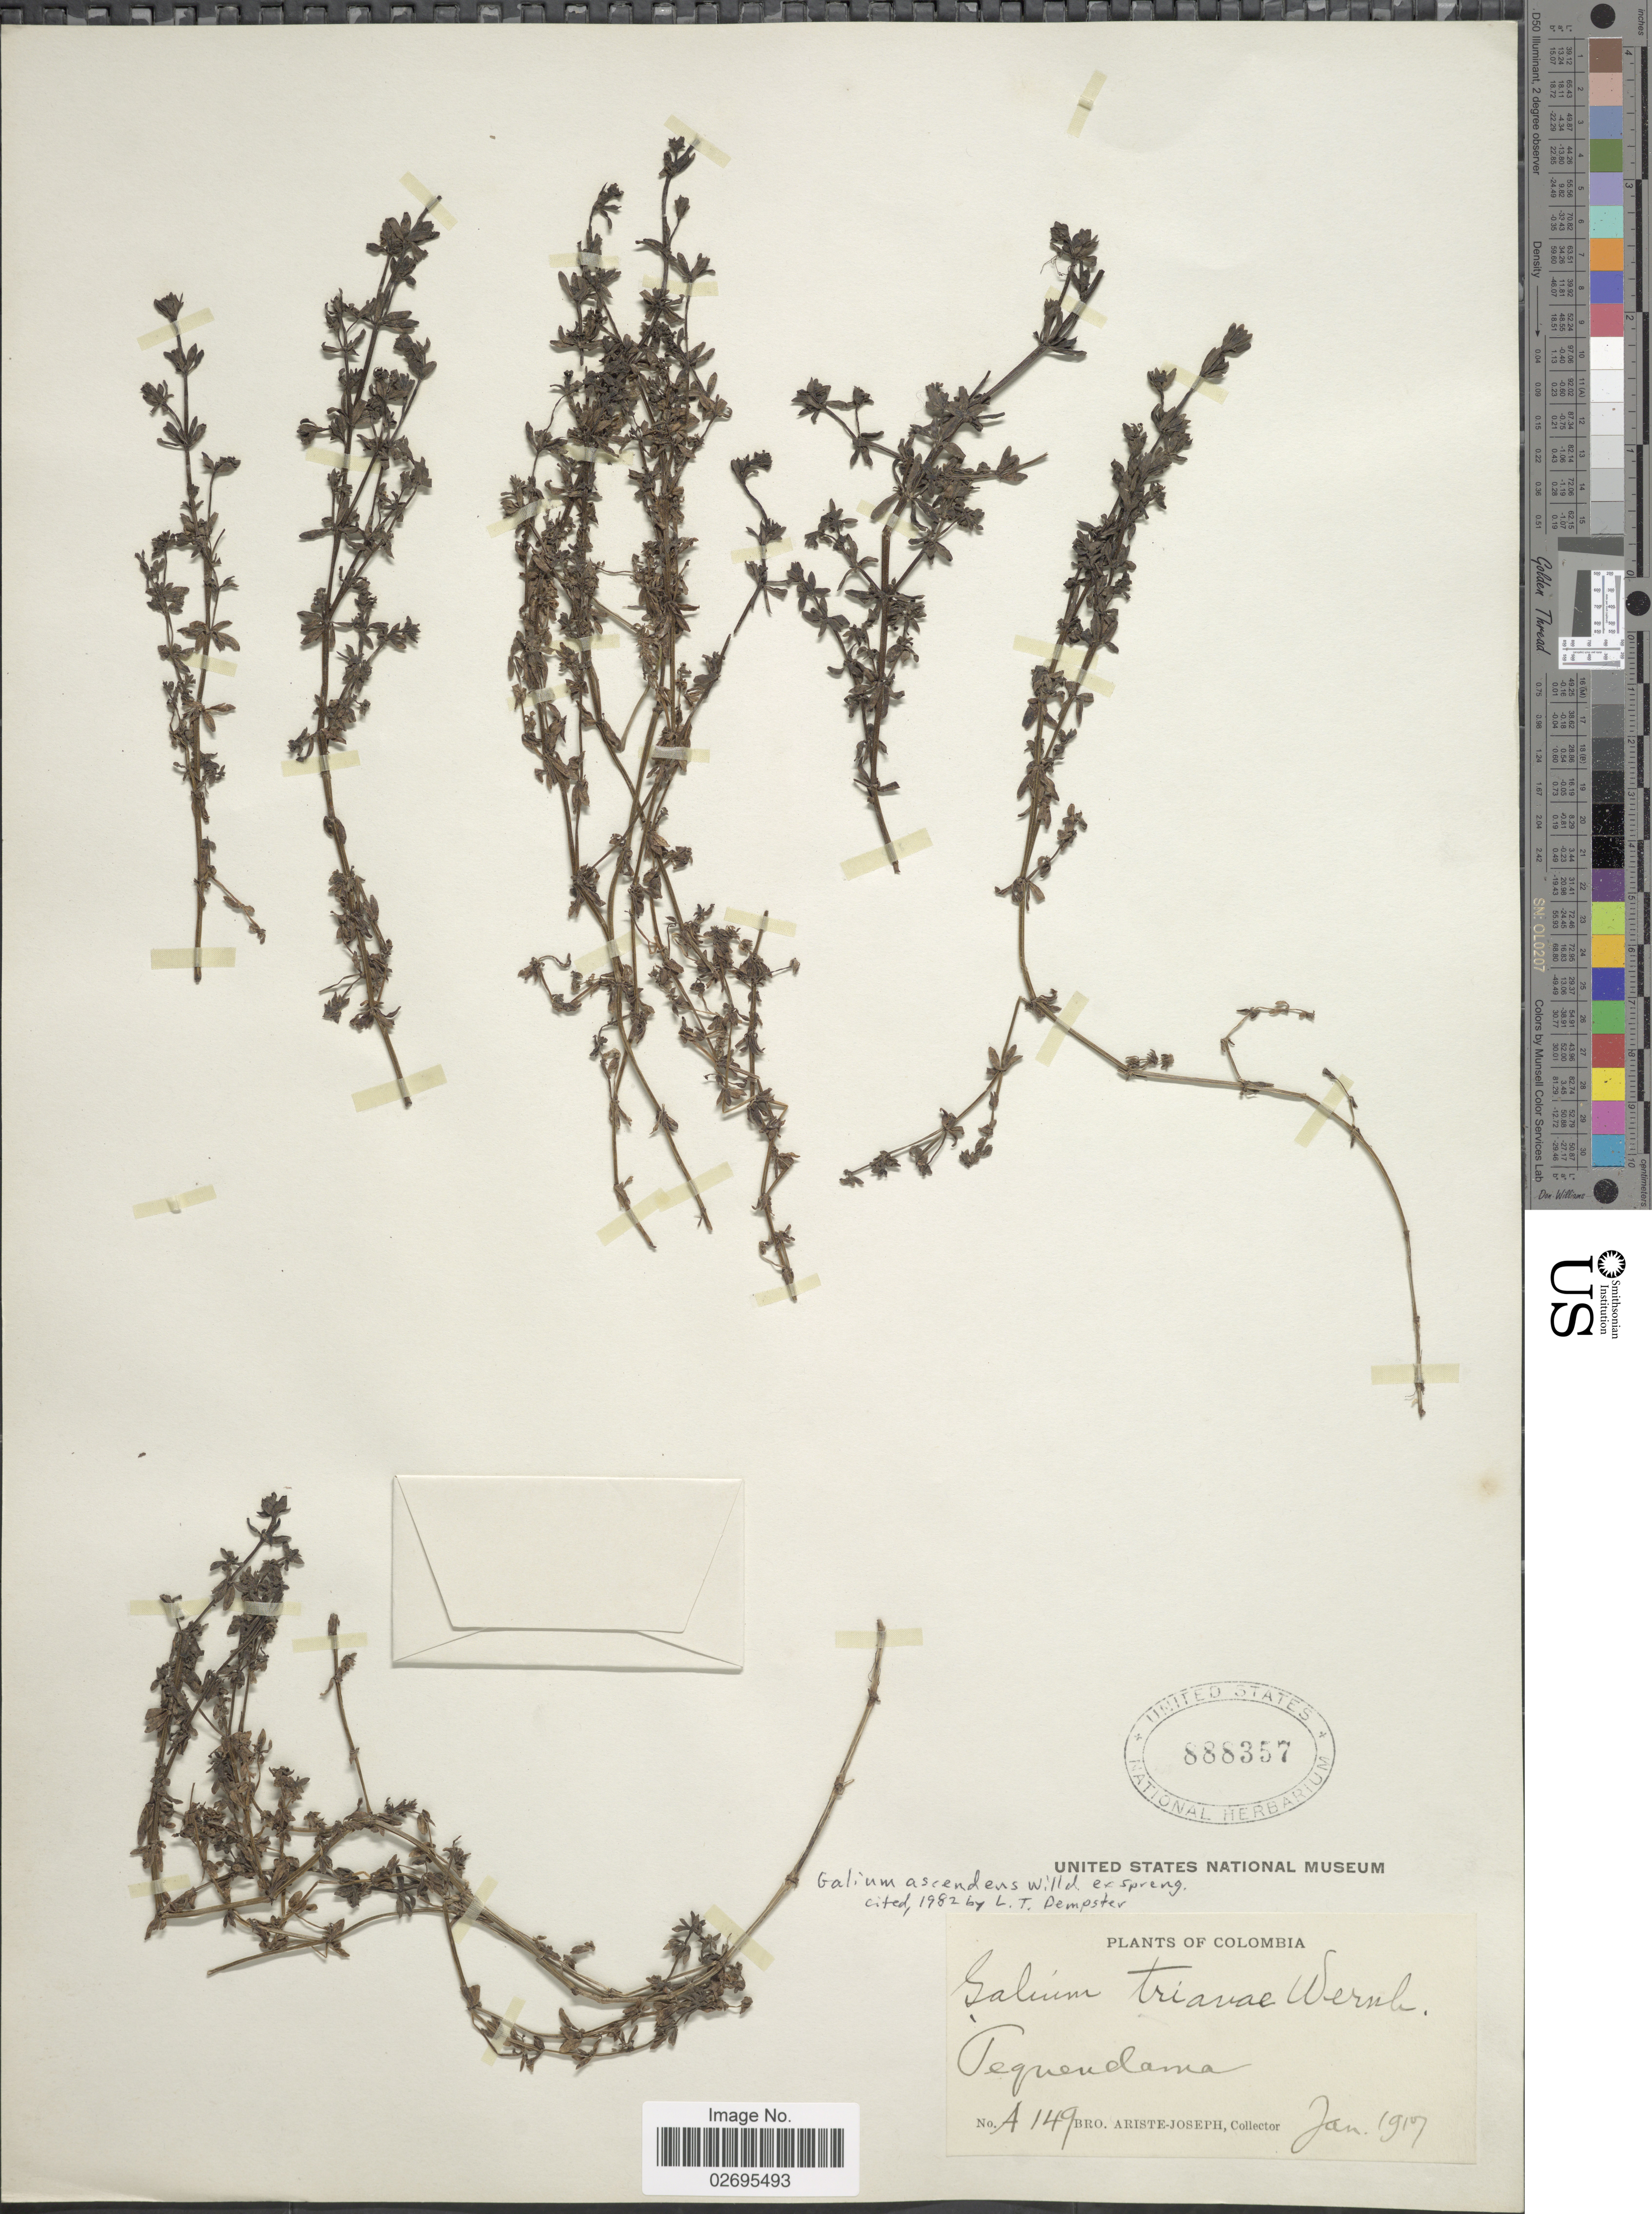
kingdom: Plantae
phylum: Tracheophyta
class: Magnoliopsida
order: Gentianales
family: Rubiaceae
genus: Galium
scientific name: Galium ascendens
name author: Willd. ex Spreng.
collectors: Bro. Ariste-Joseph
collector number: A 149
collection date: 1917-01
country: Colombia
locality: Teguendama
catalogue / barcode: US 888357